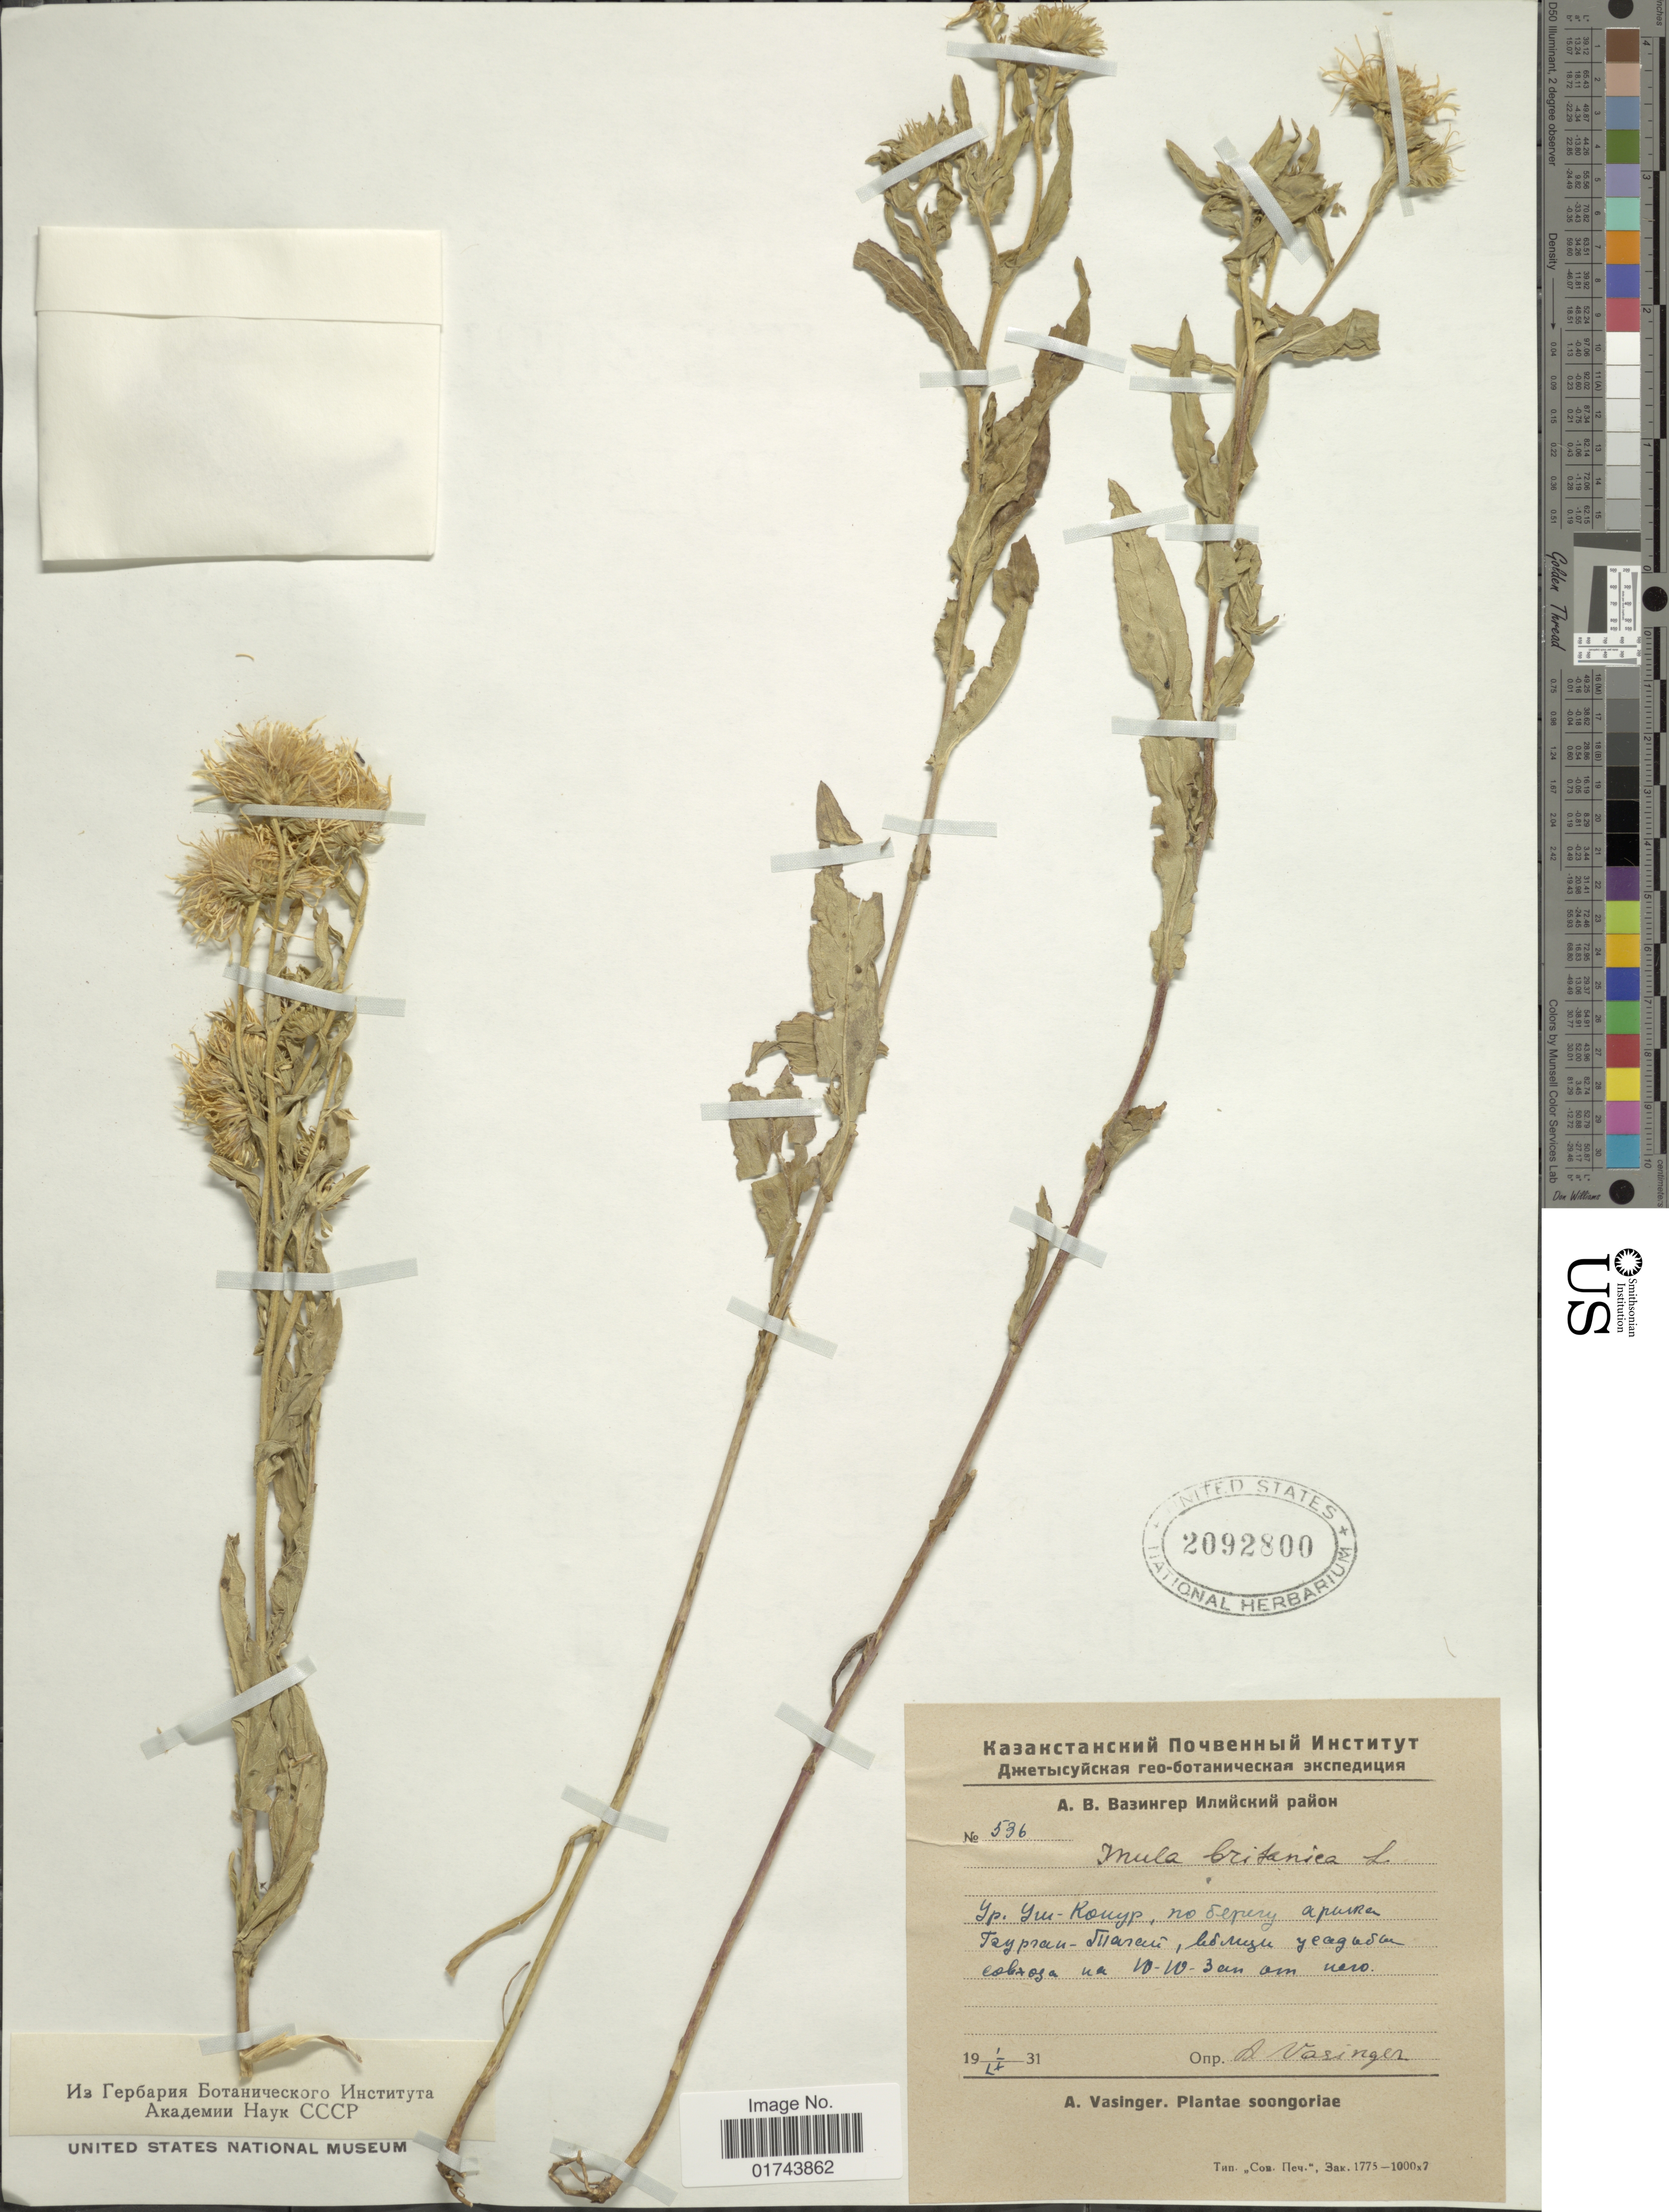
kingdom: Plantae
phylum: Tracheophyta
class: Magnoliopsida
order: Asterales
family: Asteraceae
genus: Inula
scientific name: Inula britannica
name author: L.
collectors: A. Vasinger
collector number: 536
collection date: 1931-10-01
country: Kazakhstan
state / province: Almaty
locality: Ush-Konur. Burgan-Tagay aryk.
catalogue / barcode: US 2092800